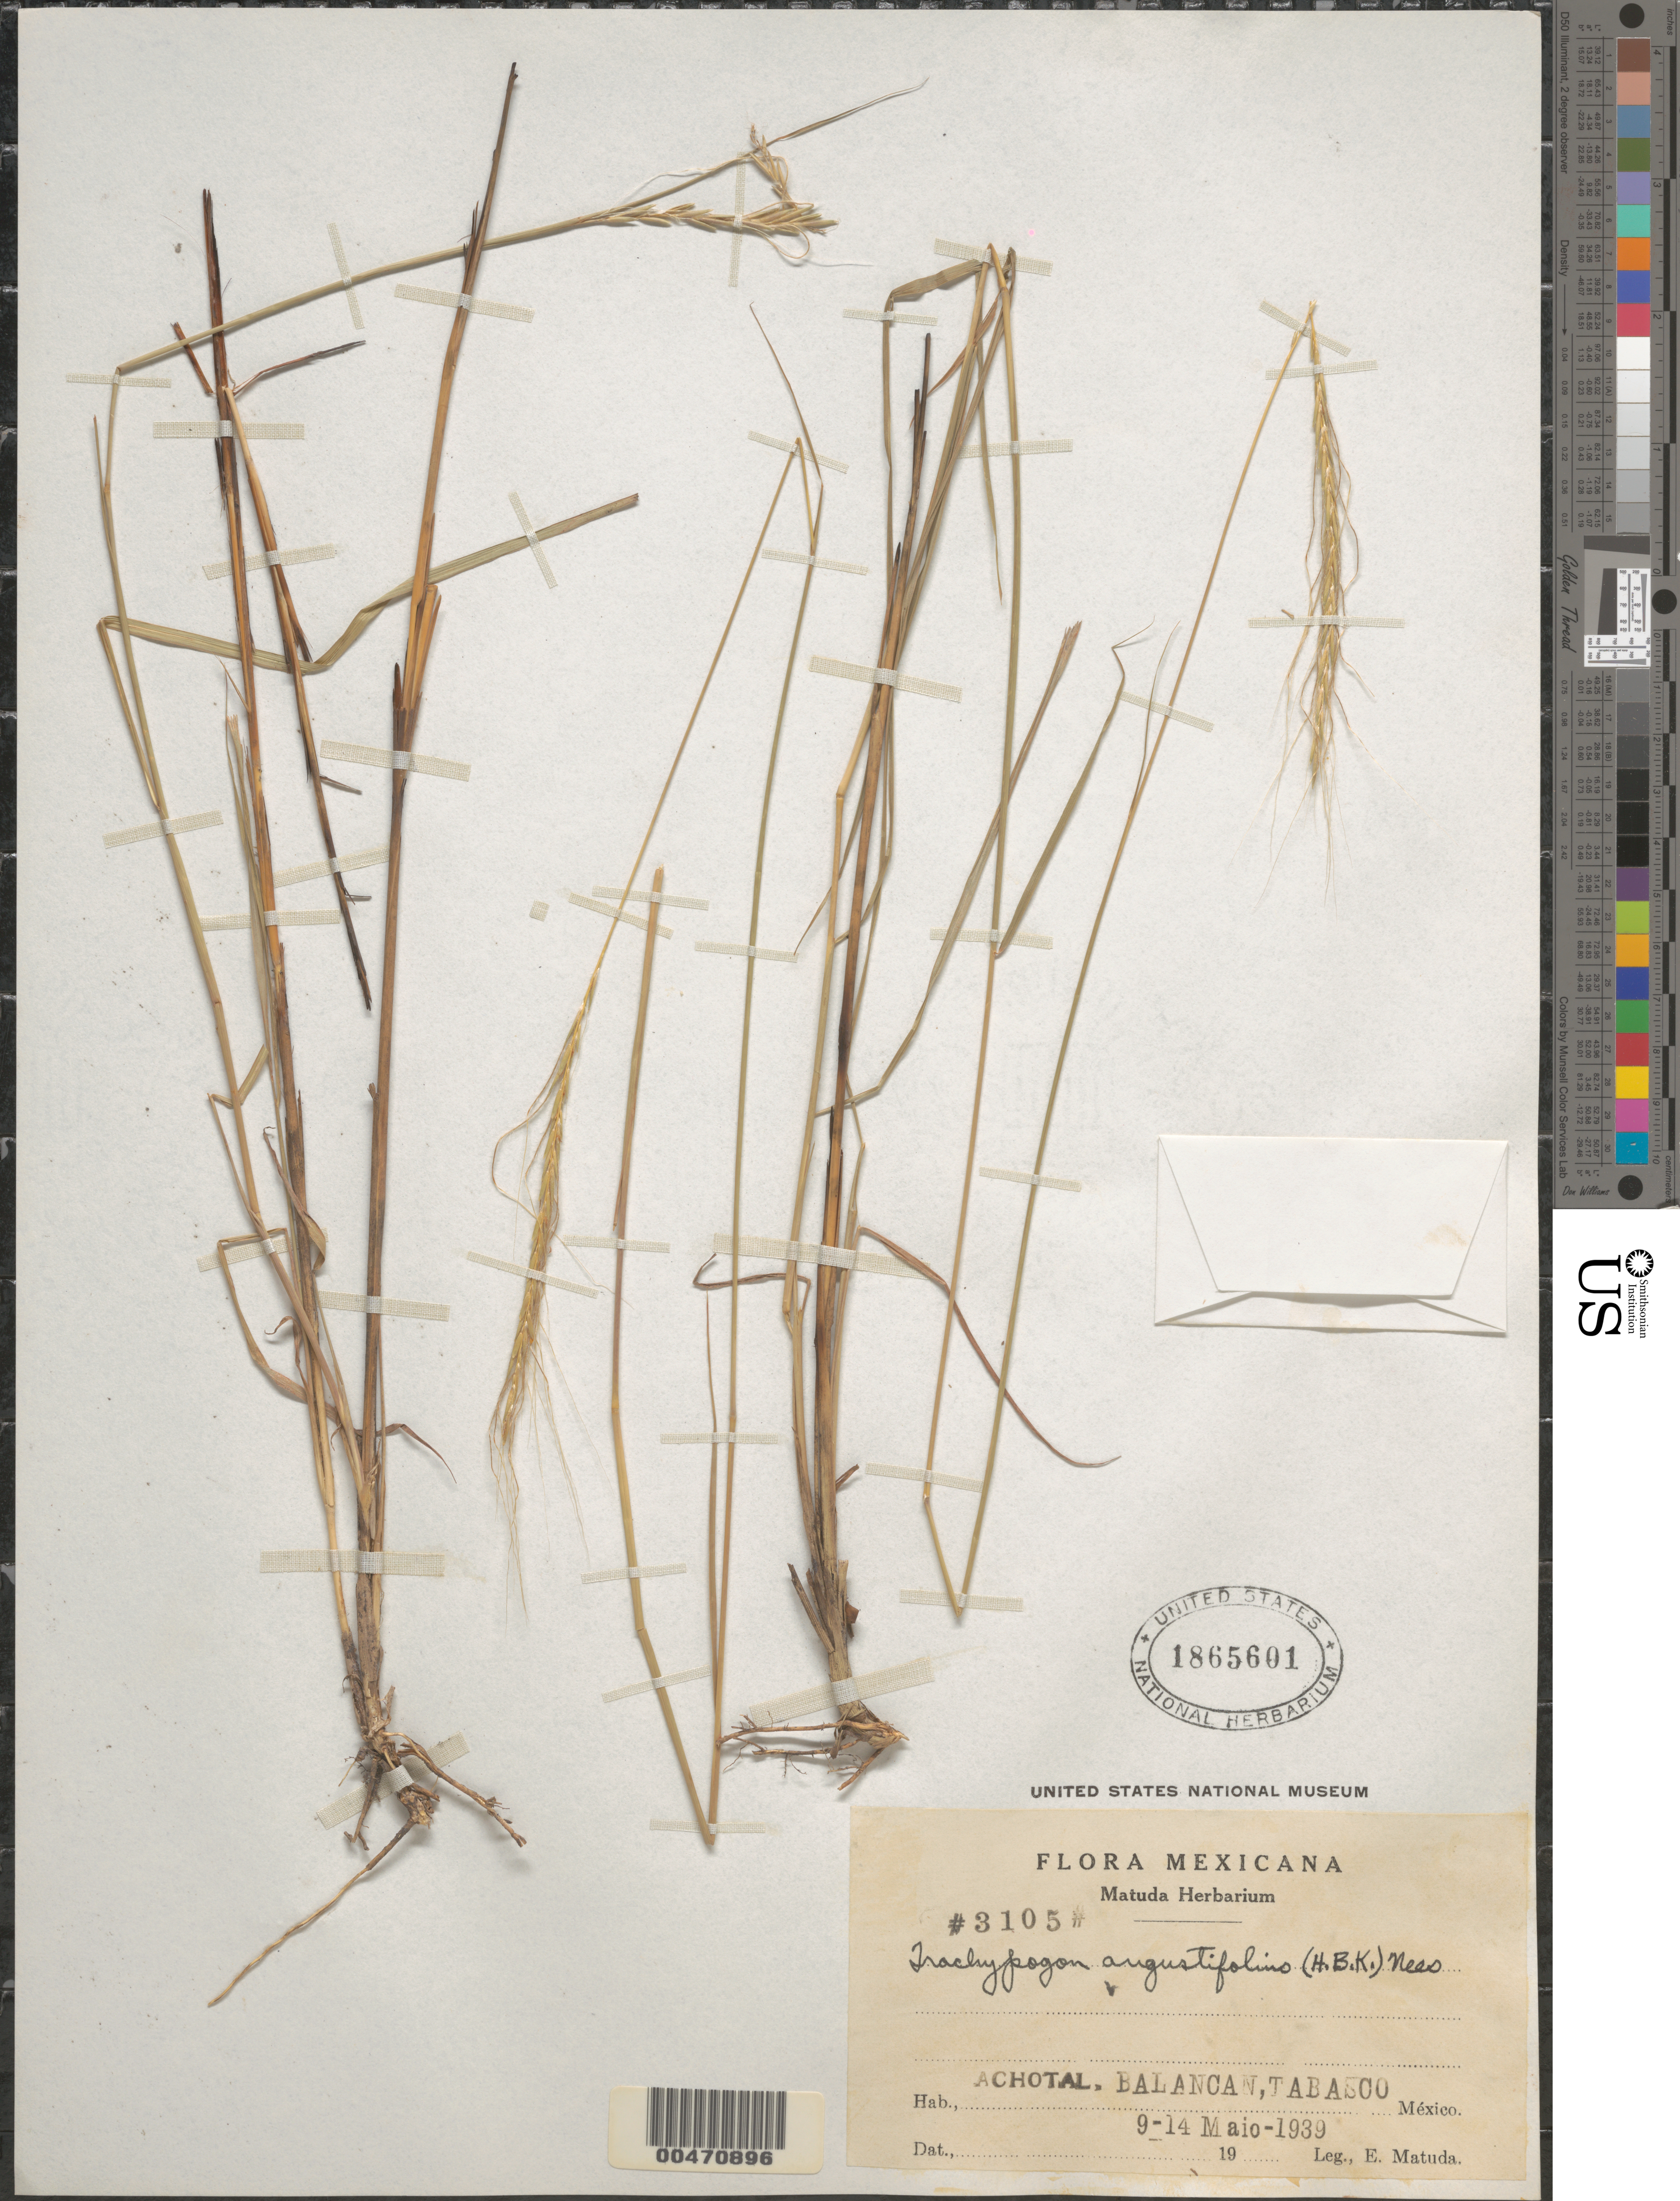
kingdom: Plantae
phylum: Tracheophyta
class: Liliopsida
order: Poales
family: Poaceae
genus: Trachypogon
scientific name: Trachypogon angustifolius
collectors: E. Matuda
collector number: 3105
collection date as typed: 9 May 1939 to 14 May 1939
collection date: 1939-05-09/1939-05-14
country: Mexico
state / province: Tabasco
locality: Achotal, Balancan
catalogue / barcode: US 1865601